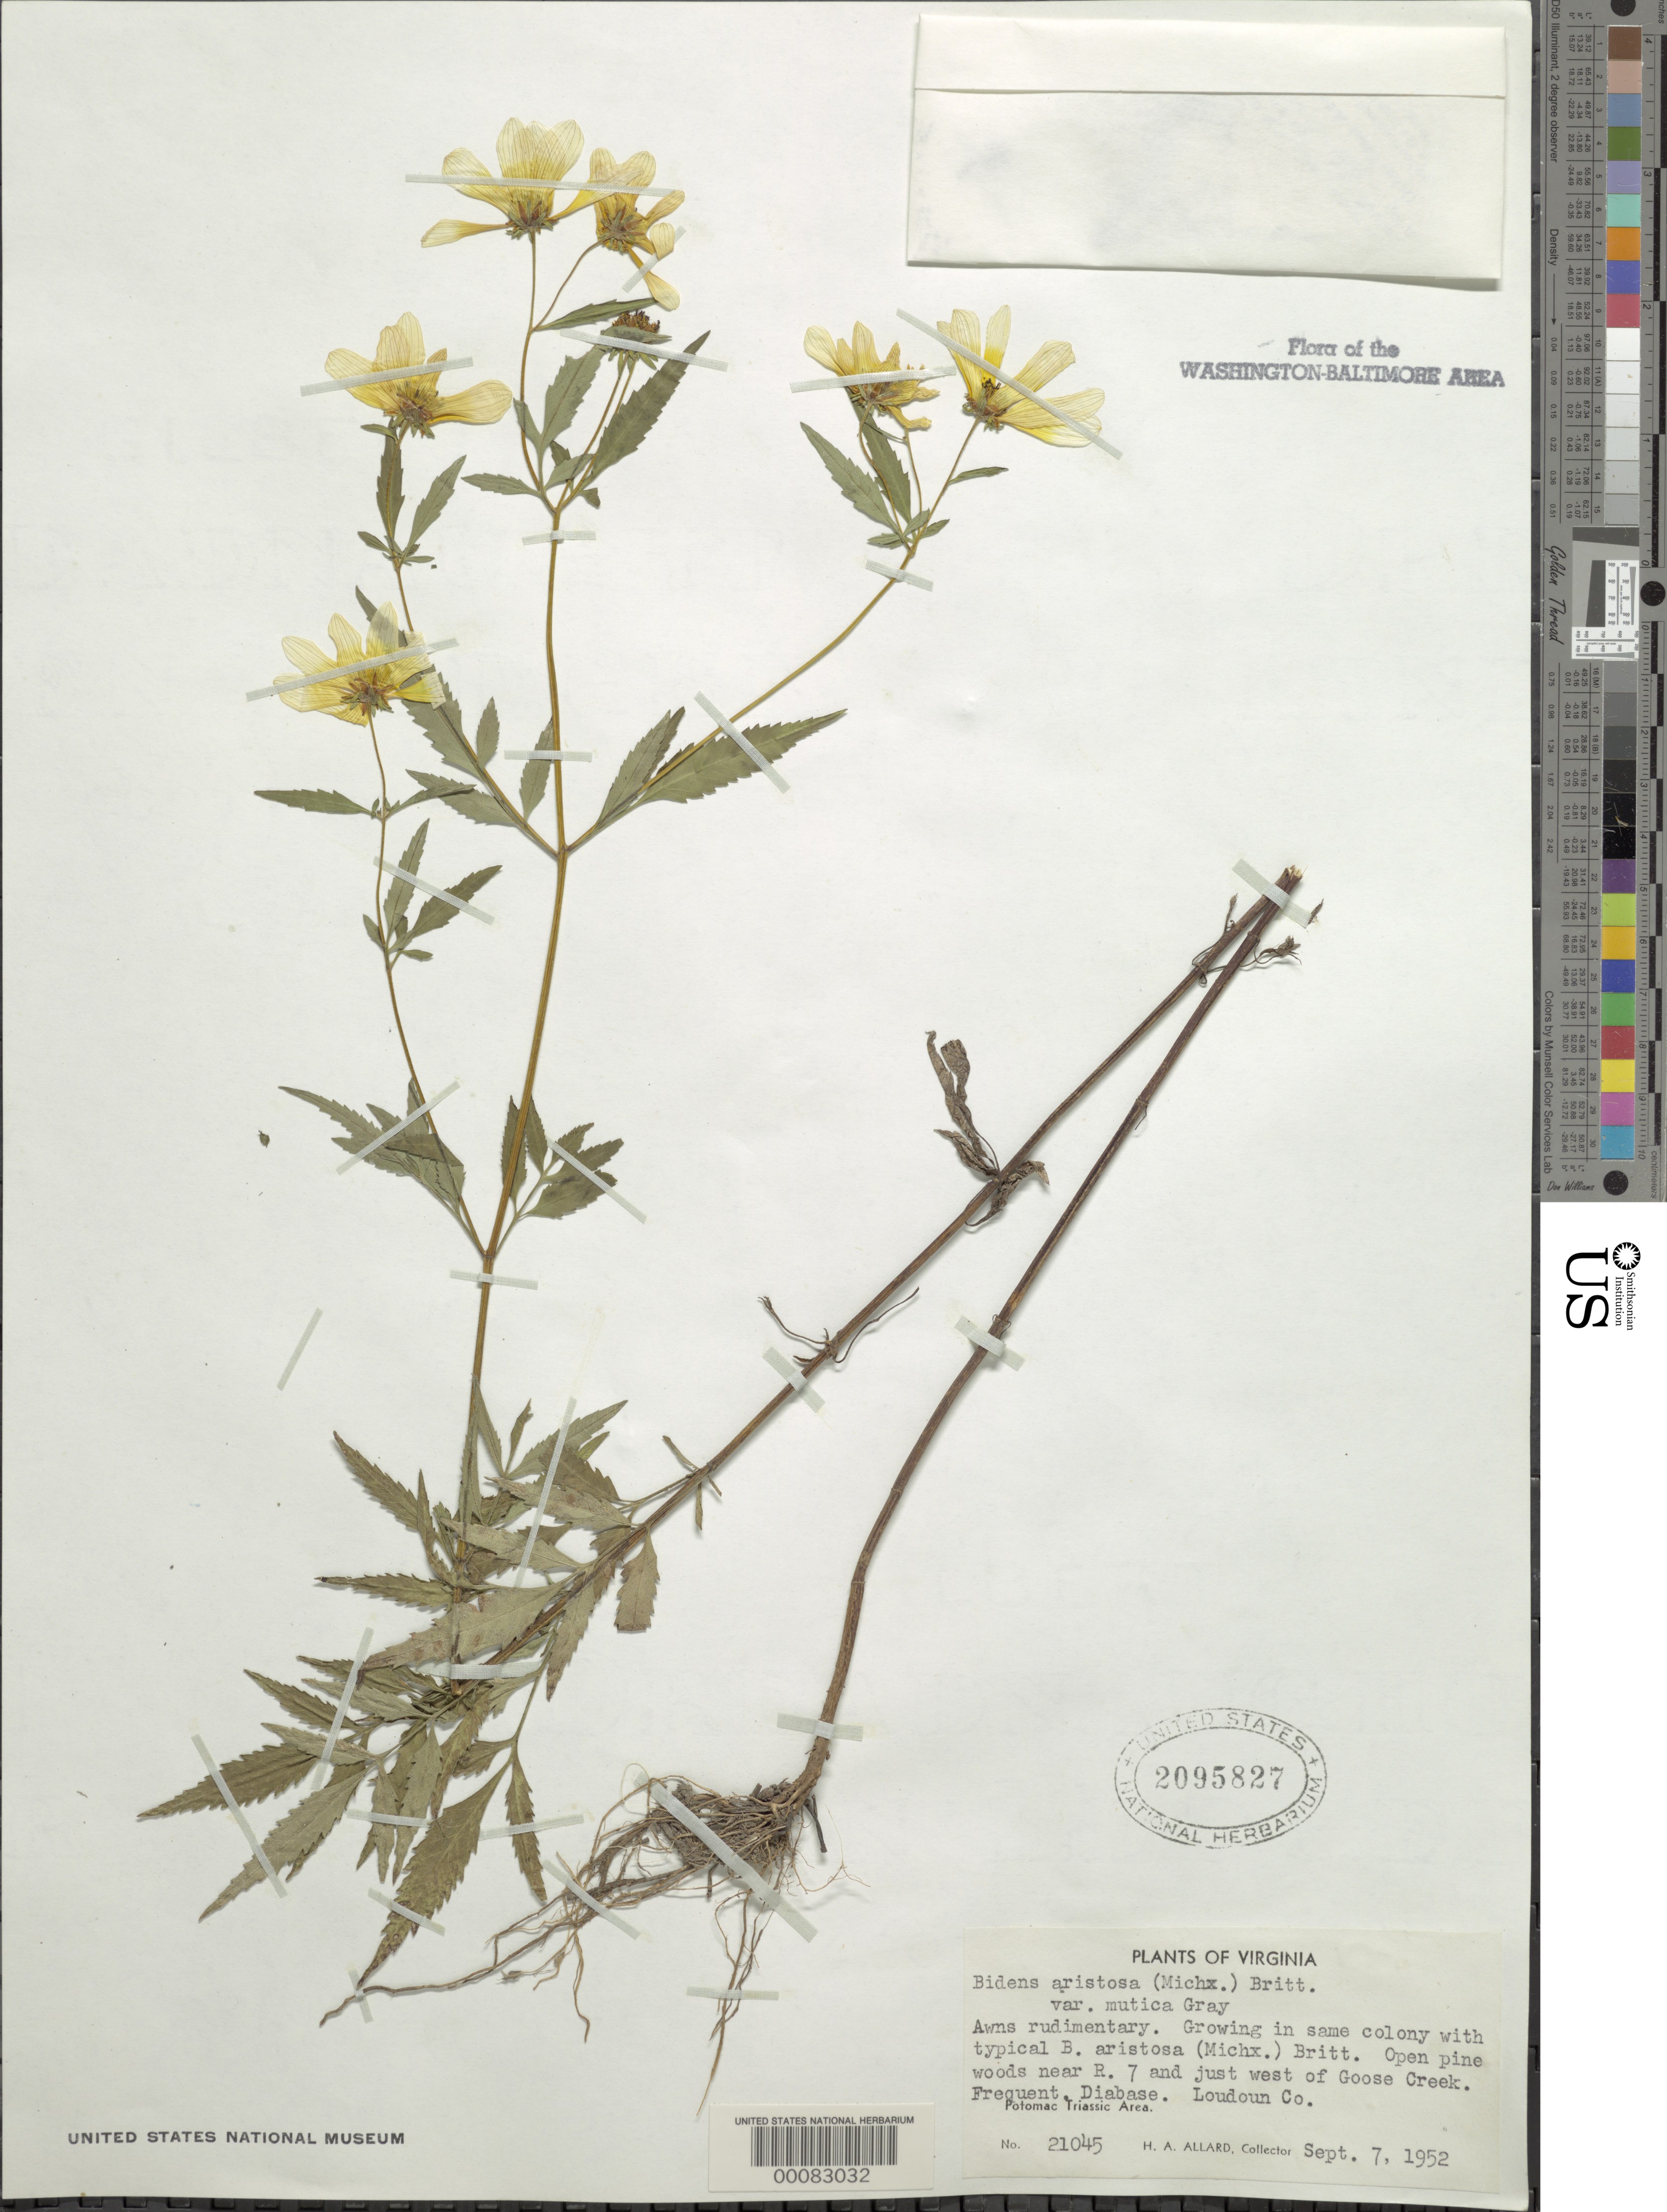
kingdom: Plantae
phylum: Tracheophyta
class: Magnoliopsida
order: Asterales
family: Asteraceae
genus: Bidens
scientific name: Bidens aristosa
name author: (Michx.) Britton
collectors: H. A. Allard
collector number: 21045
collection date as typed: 07 Sep 1952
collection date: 1952-09-07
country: United States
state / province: Virginia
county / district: Loudoun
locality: West of Goose Creek near Rt. 7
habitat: Open pine woods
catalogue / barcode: US 2095827